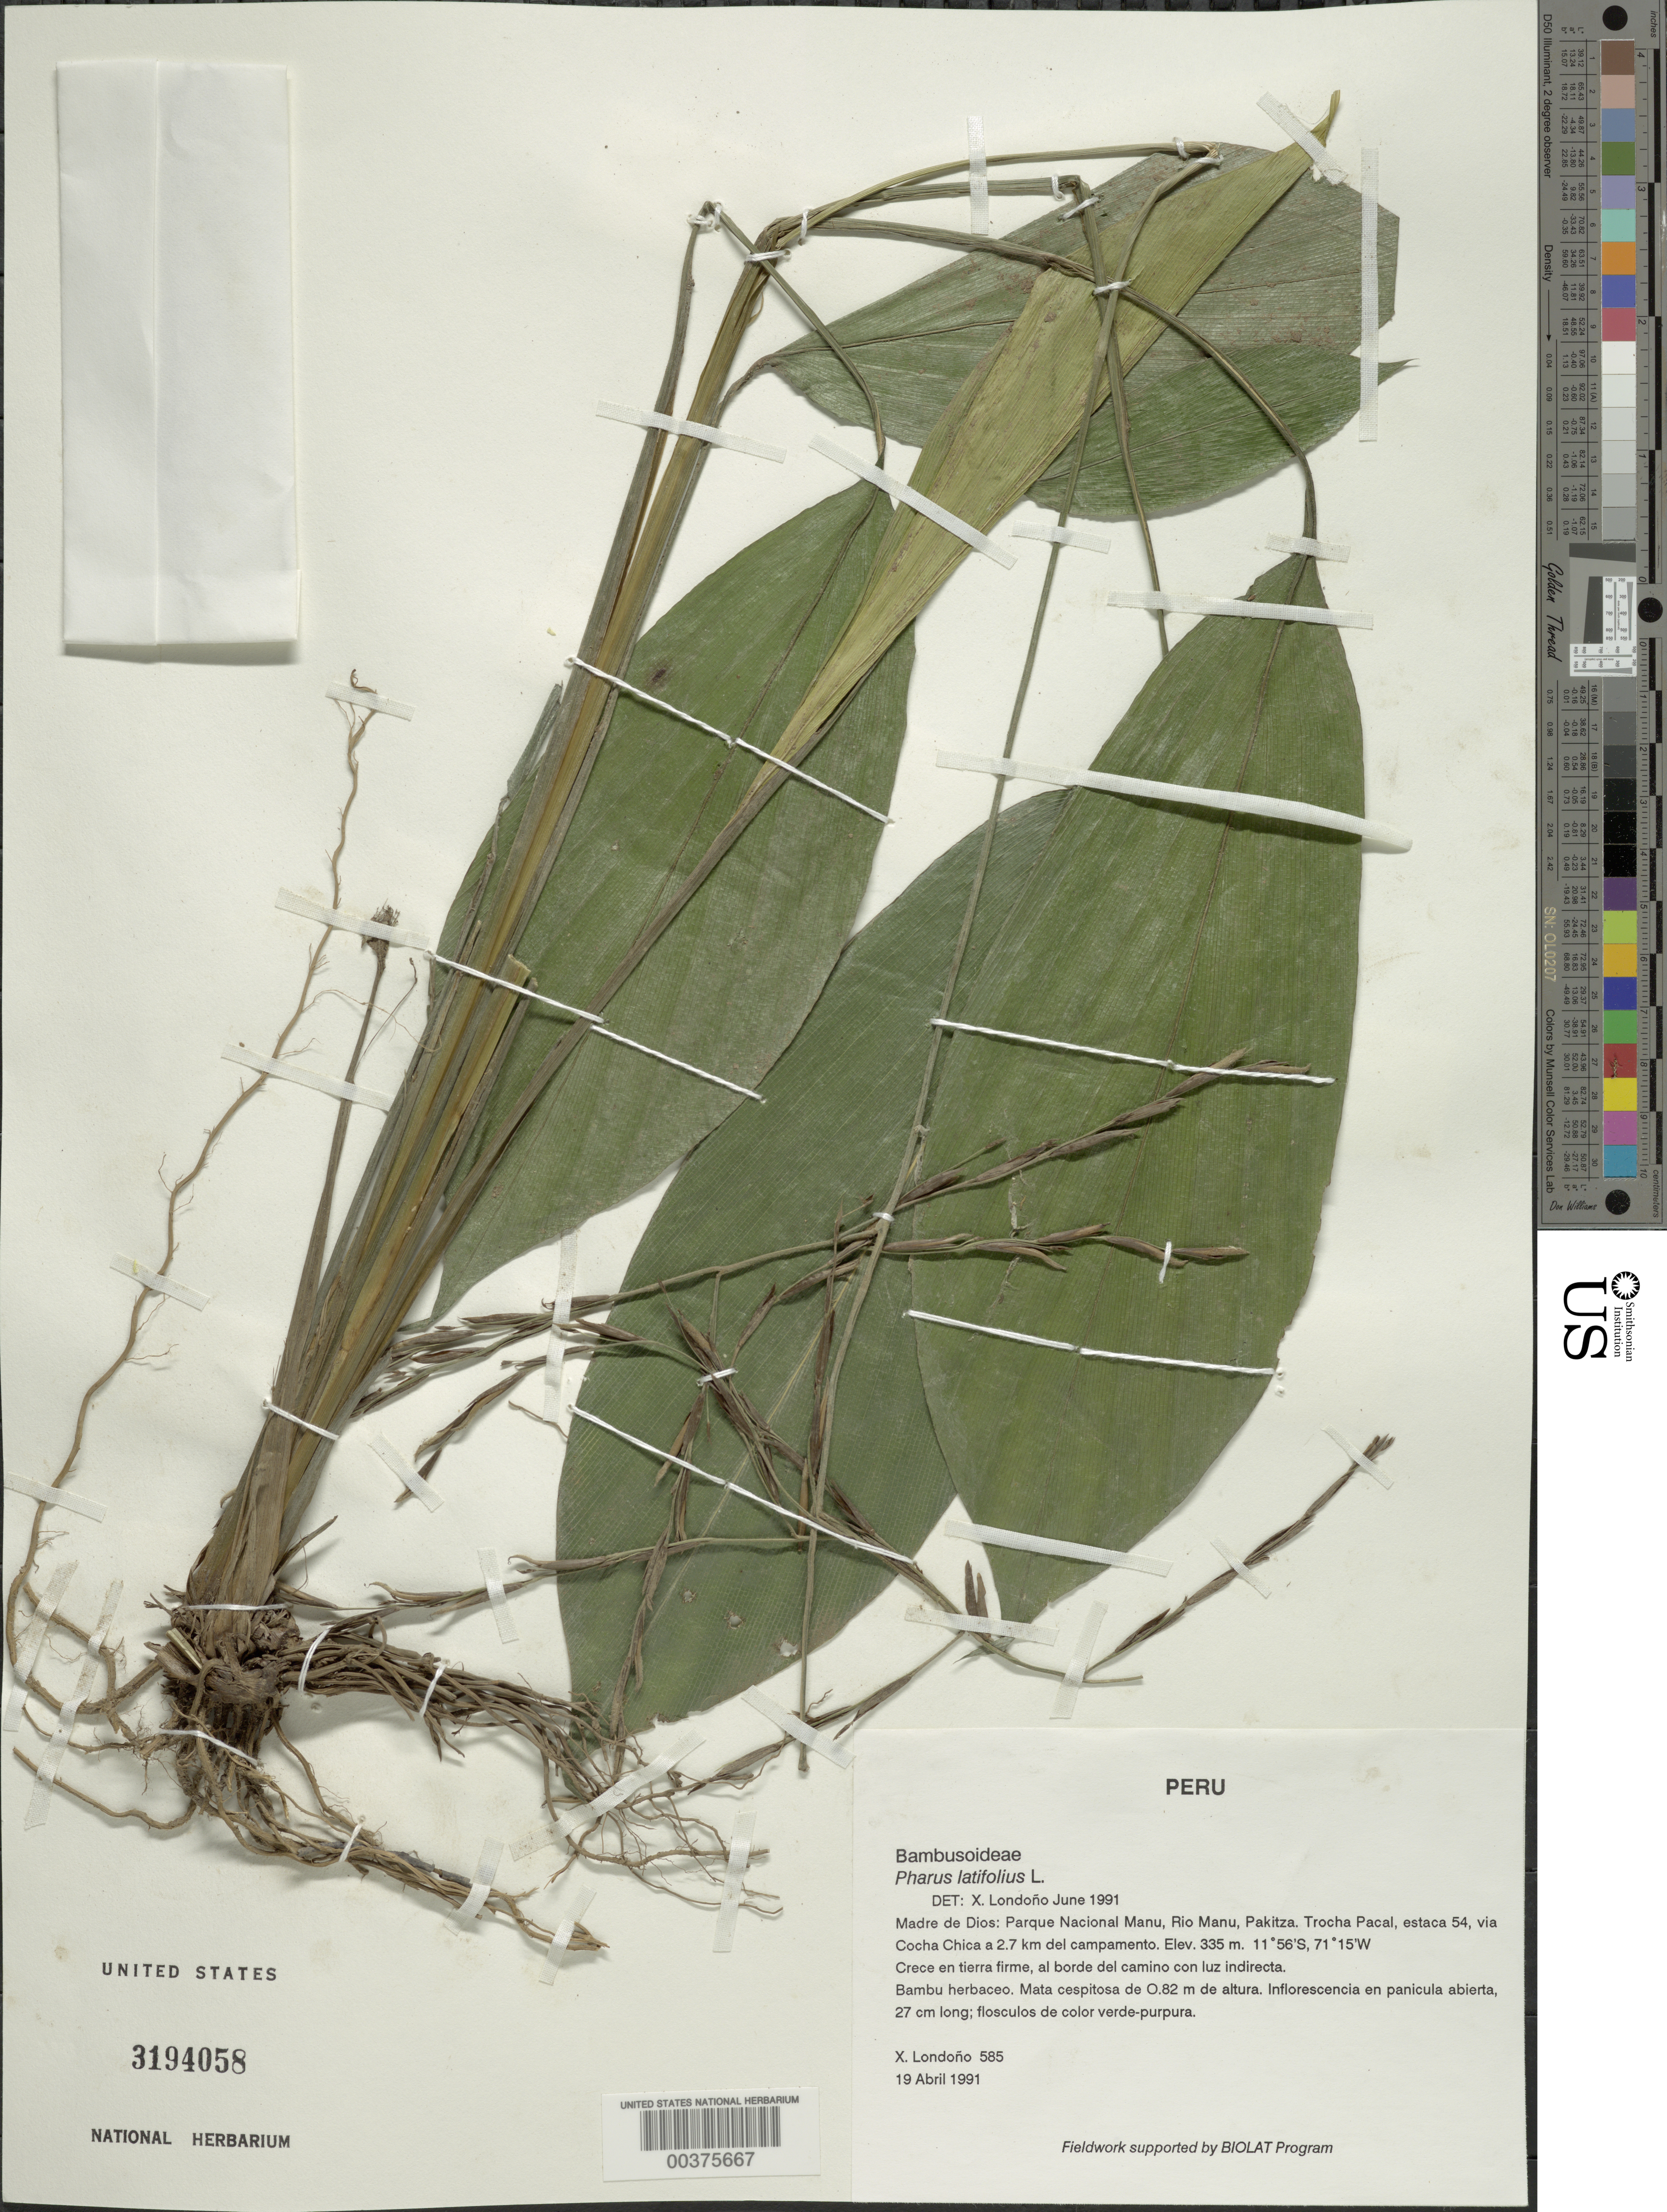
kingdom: Plantae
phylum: Tracheophyta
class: Liliopsida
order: Poales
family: Poaceae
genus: Pharus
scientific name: Pharus latifolius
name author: L.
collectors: X. Londoño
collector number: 585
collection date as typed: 19 Apr 1991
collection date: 1991-04-19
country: Peru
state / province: Madre de Dios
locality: Parque nacional manu, rio manu, pakitza; trocha pacal, estaca 54, via cocha chica a 2.7 km del campamento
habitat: En tierra firme, al borde del camino con luz indirecta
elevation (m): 335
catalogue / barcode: US 3194058